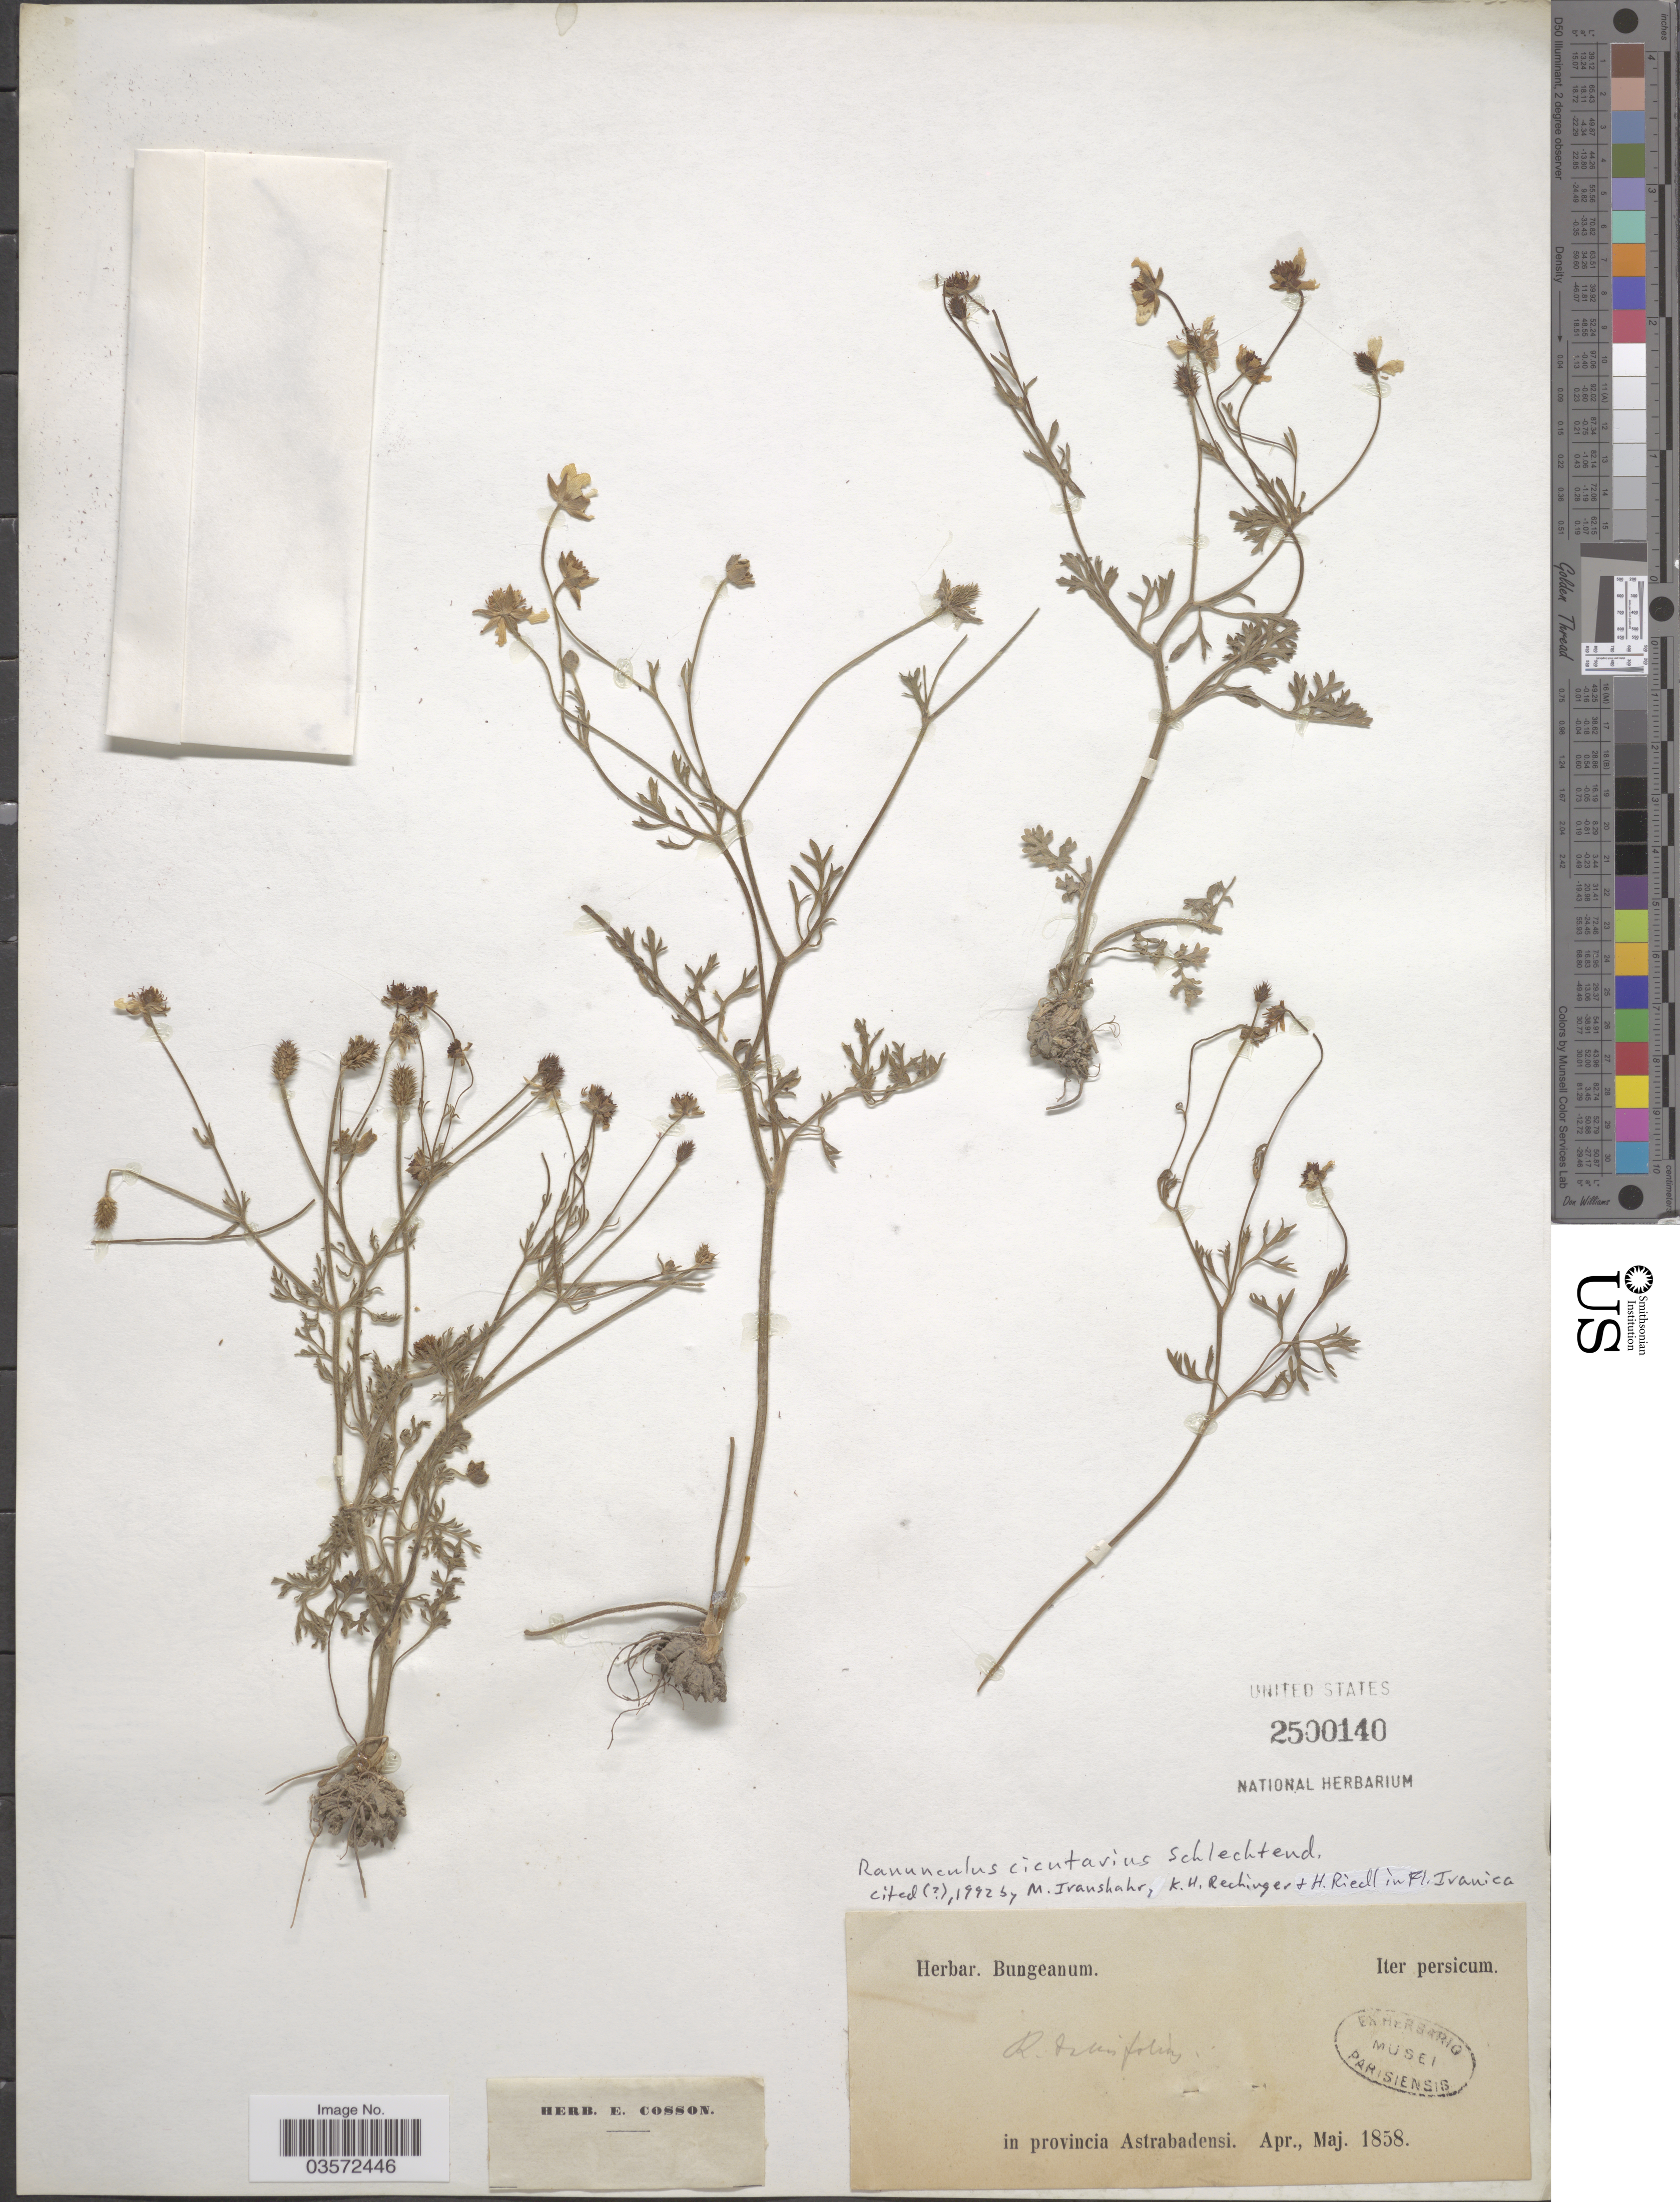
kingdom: Plantae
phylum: Tracheophyta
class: Magnoliopsida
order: Ranunculales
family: Ranunculaceae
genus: Ranunculus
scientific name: Ranunculus cicutarius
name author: Schltdl.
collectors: ex herb. Bungeanum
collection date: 1858-04/1858-05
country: Iran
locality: Iter persicum. In provincia Astrabadensi.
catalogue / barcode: US 2500140